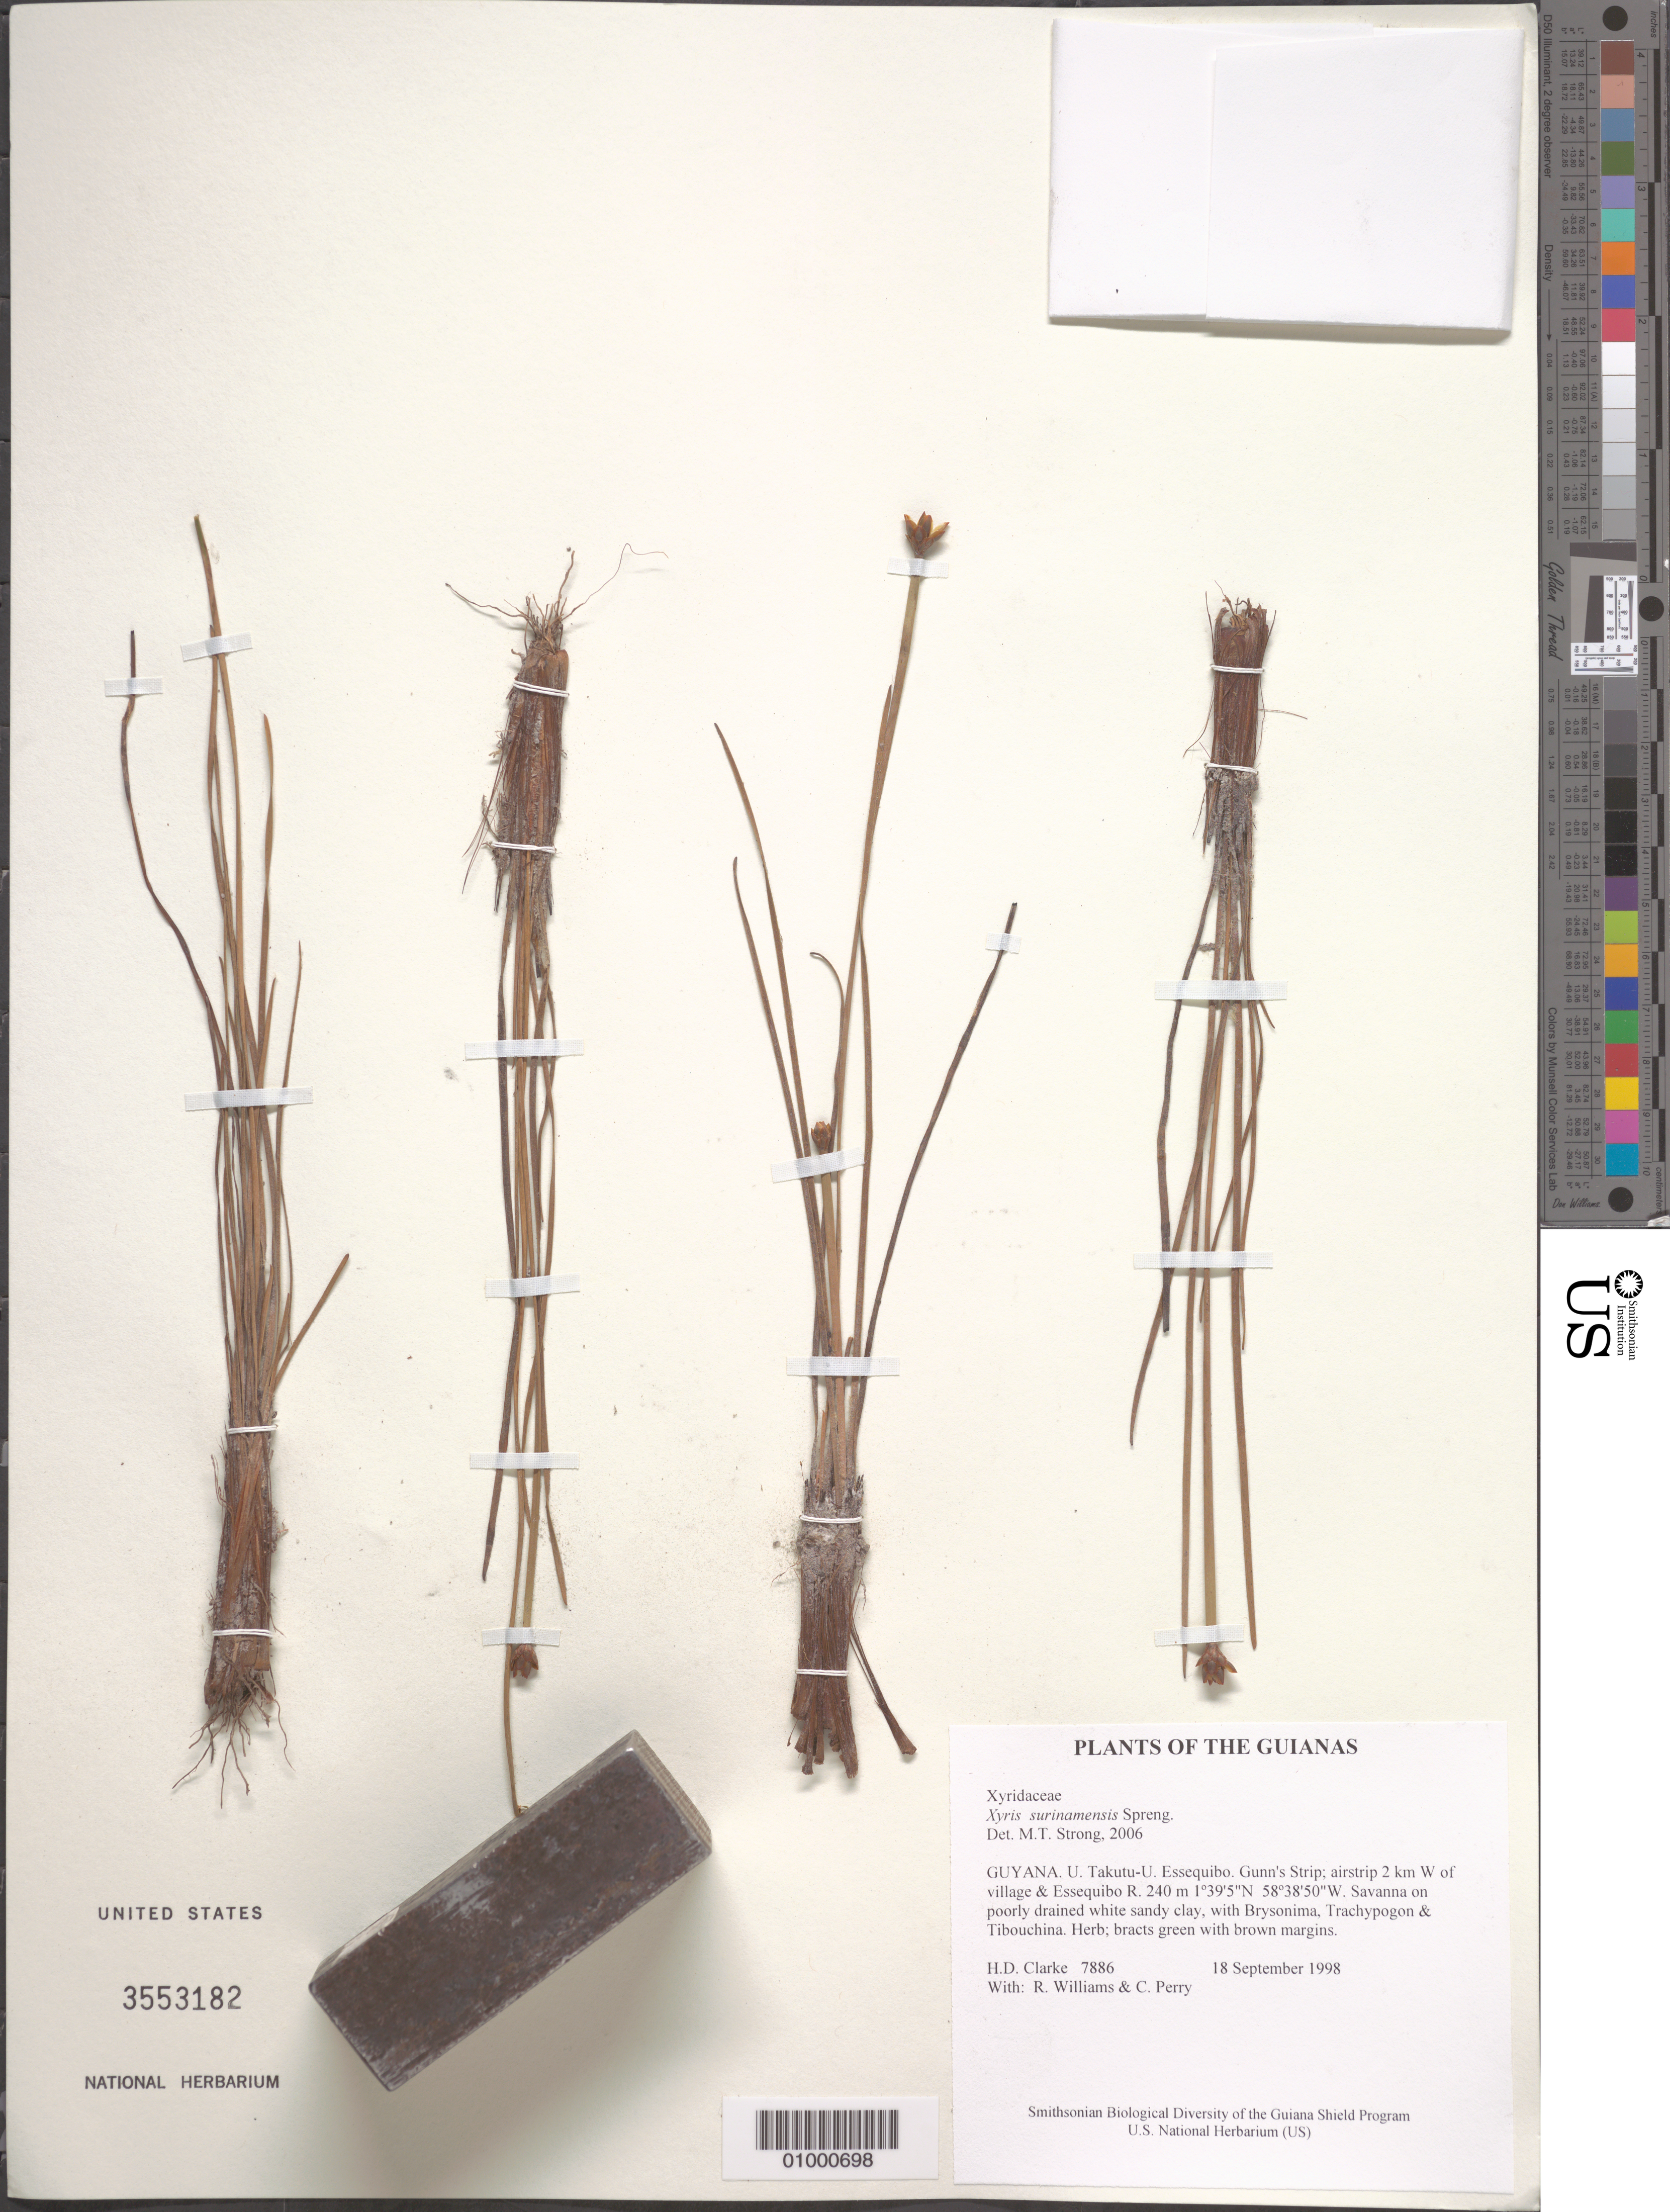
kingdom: Plantae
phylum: Tracheophyta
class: Liliopsida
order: Poales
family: Xyridaceae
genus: Xyris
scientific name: Xyris surinamensis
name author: A. Spreng.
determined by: Strong, M. T., (US), Smithsonian Institution - National Museum of Natural History (UNITED STATES)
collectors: H. D. Clarke, R. Williams & C. Perry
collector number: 7886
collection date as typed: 18 September 1998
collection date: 1998-09-18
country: Guyana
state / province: U. Takutu-U. Essequibo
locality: Gunn's Strip; airstrip 2 km W of village & Essequibo R.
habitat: Savanna on poorly drained white sandy clay, with Brysonima, Trachypogon & Tibouchina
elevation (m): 240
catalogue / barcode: US 3553182